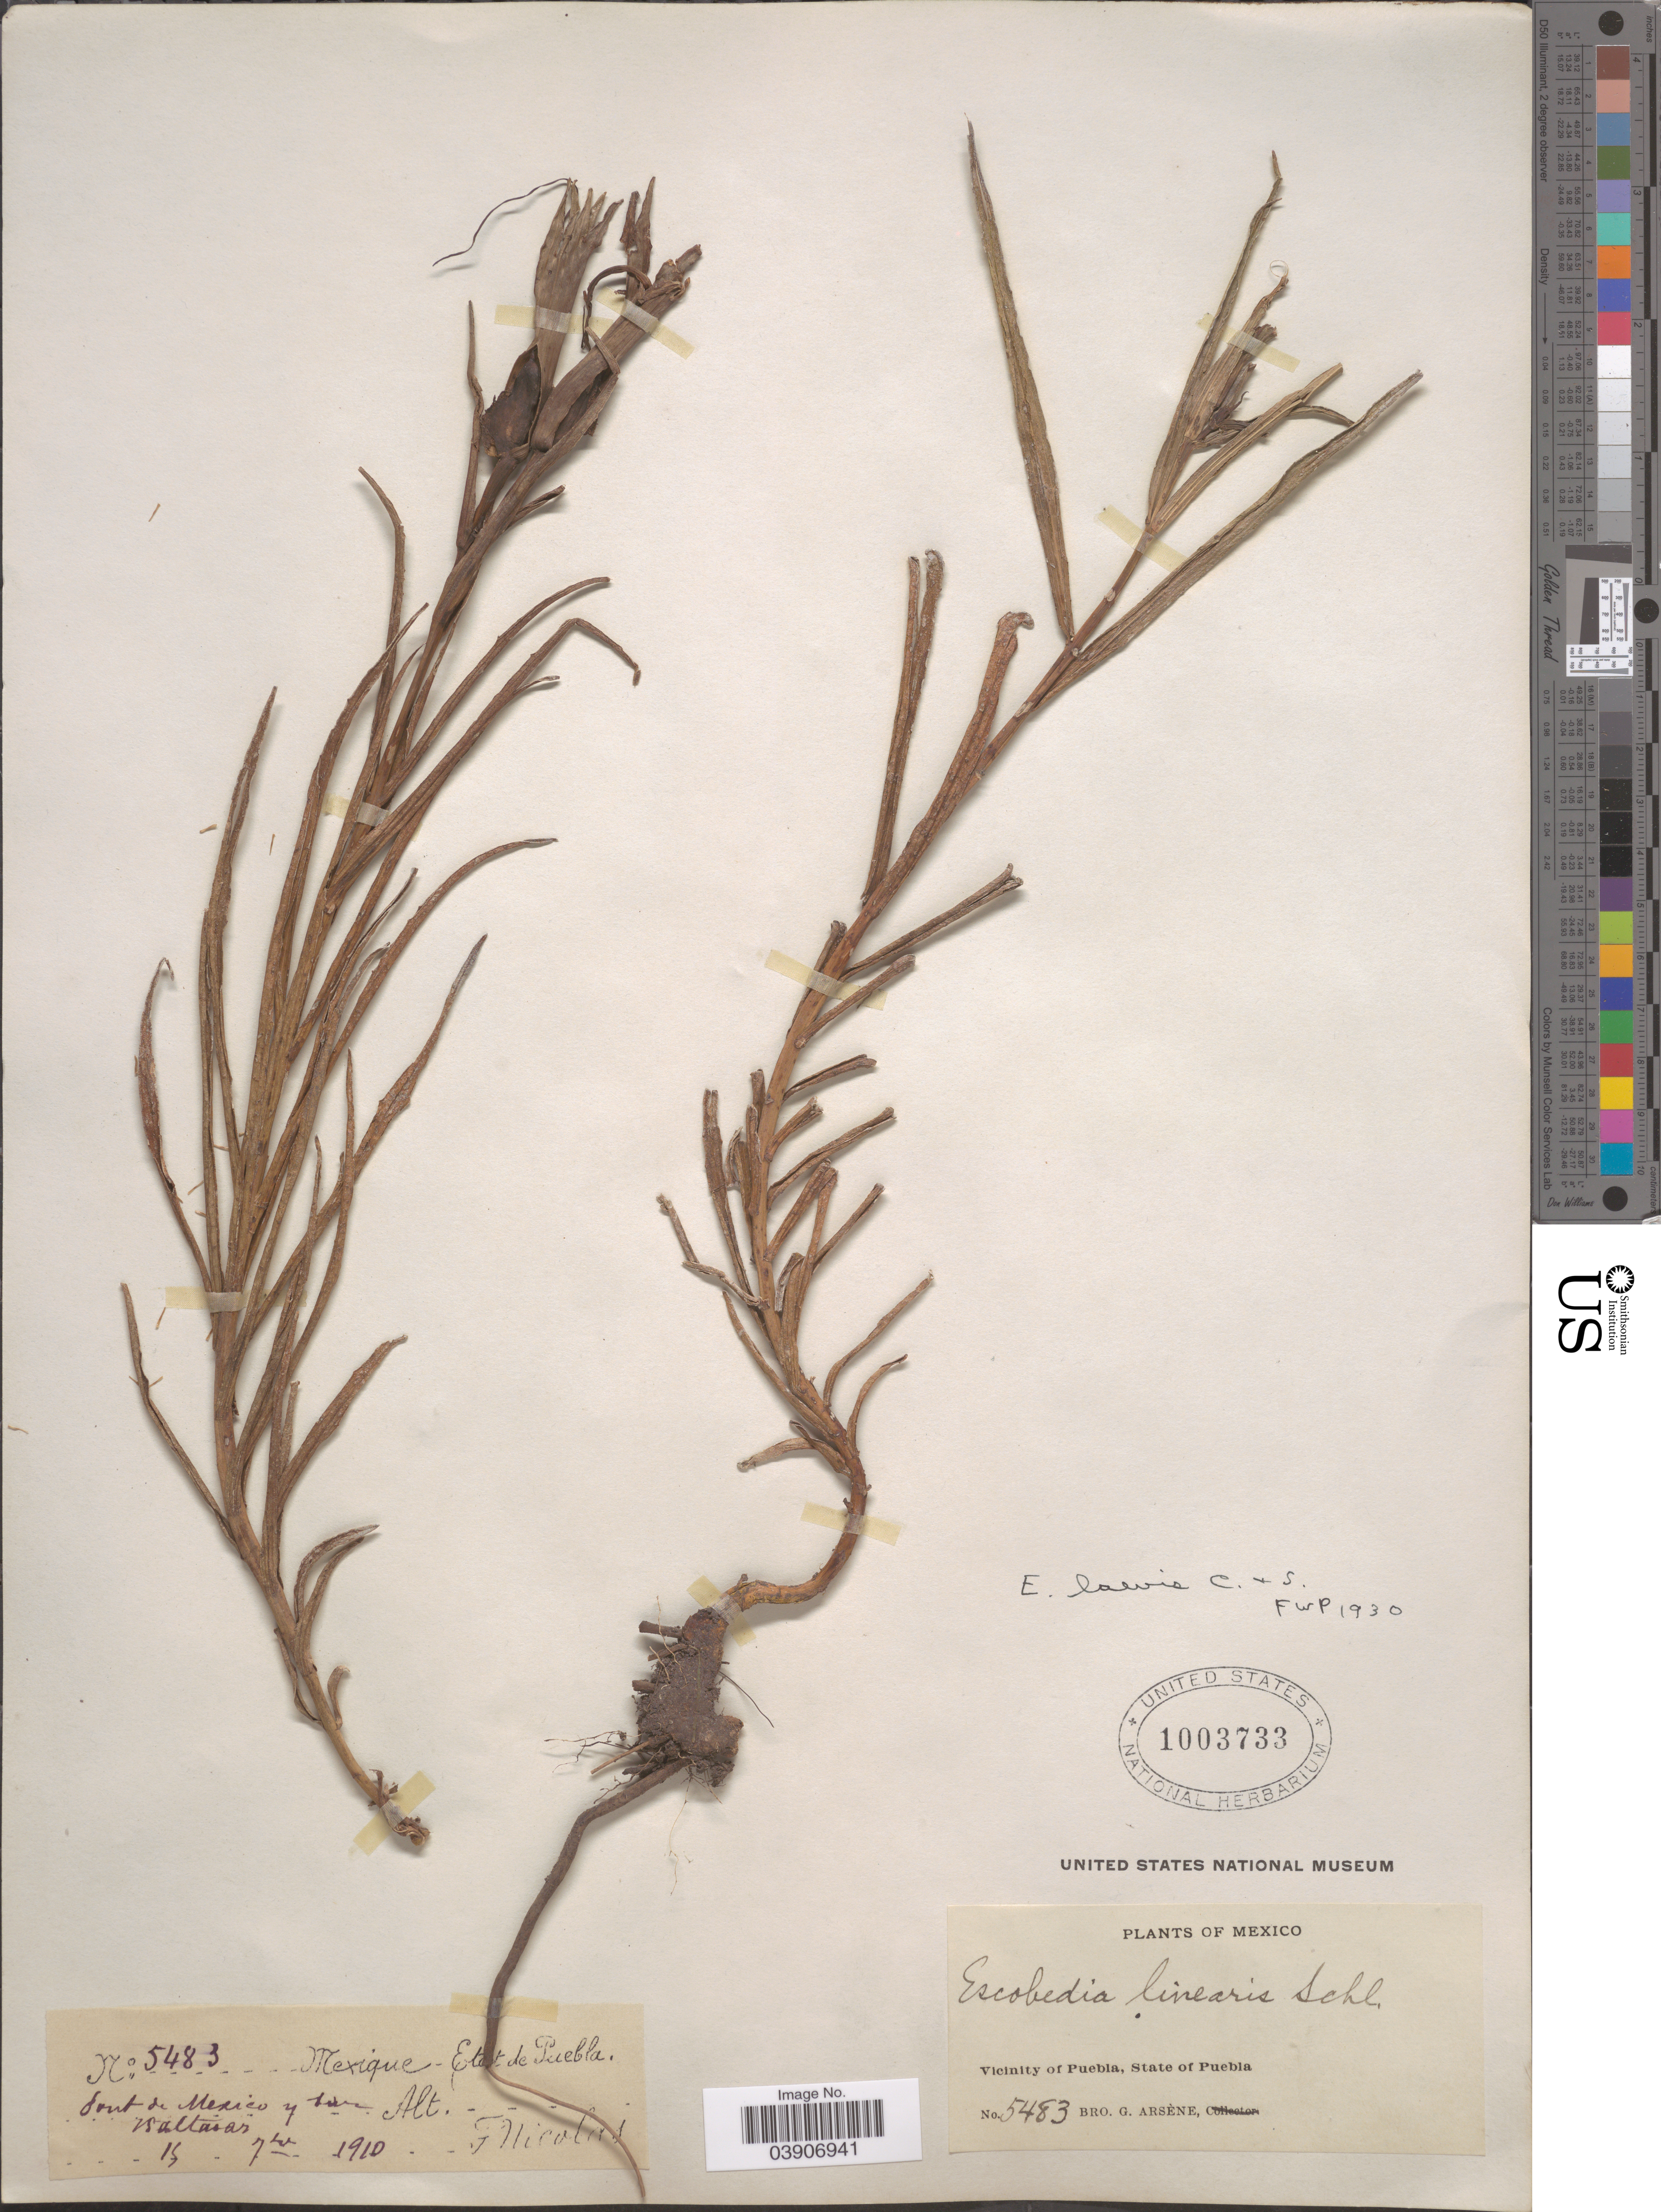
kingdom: Plantae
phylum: Tracheophyta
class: Magnoliopsida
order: Lamiales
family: Orobanchaceae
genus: Escobedia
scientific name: Escobedia laevis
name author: Schltdl. & Cham.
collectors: Bro. G. Arsène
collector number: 5483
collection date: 1910-07-15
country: Mexico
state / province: Puebla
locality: Etat de Puebla. Duerte du Mexico. Vicinity of Puebla.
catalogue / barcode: US 1003733